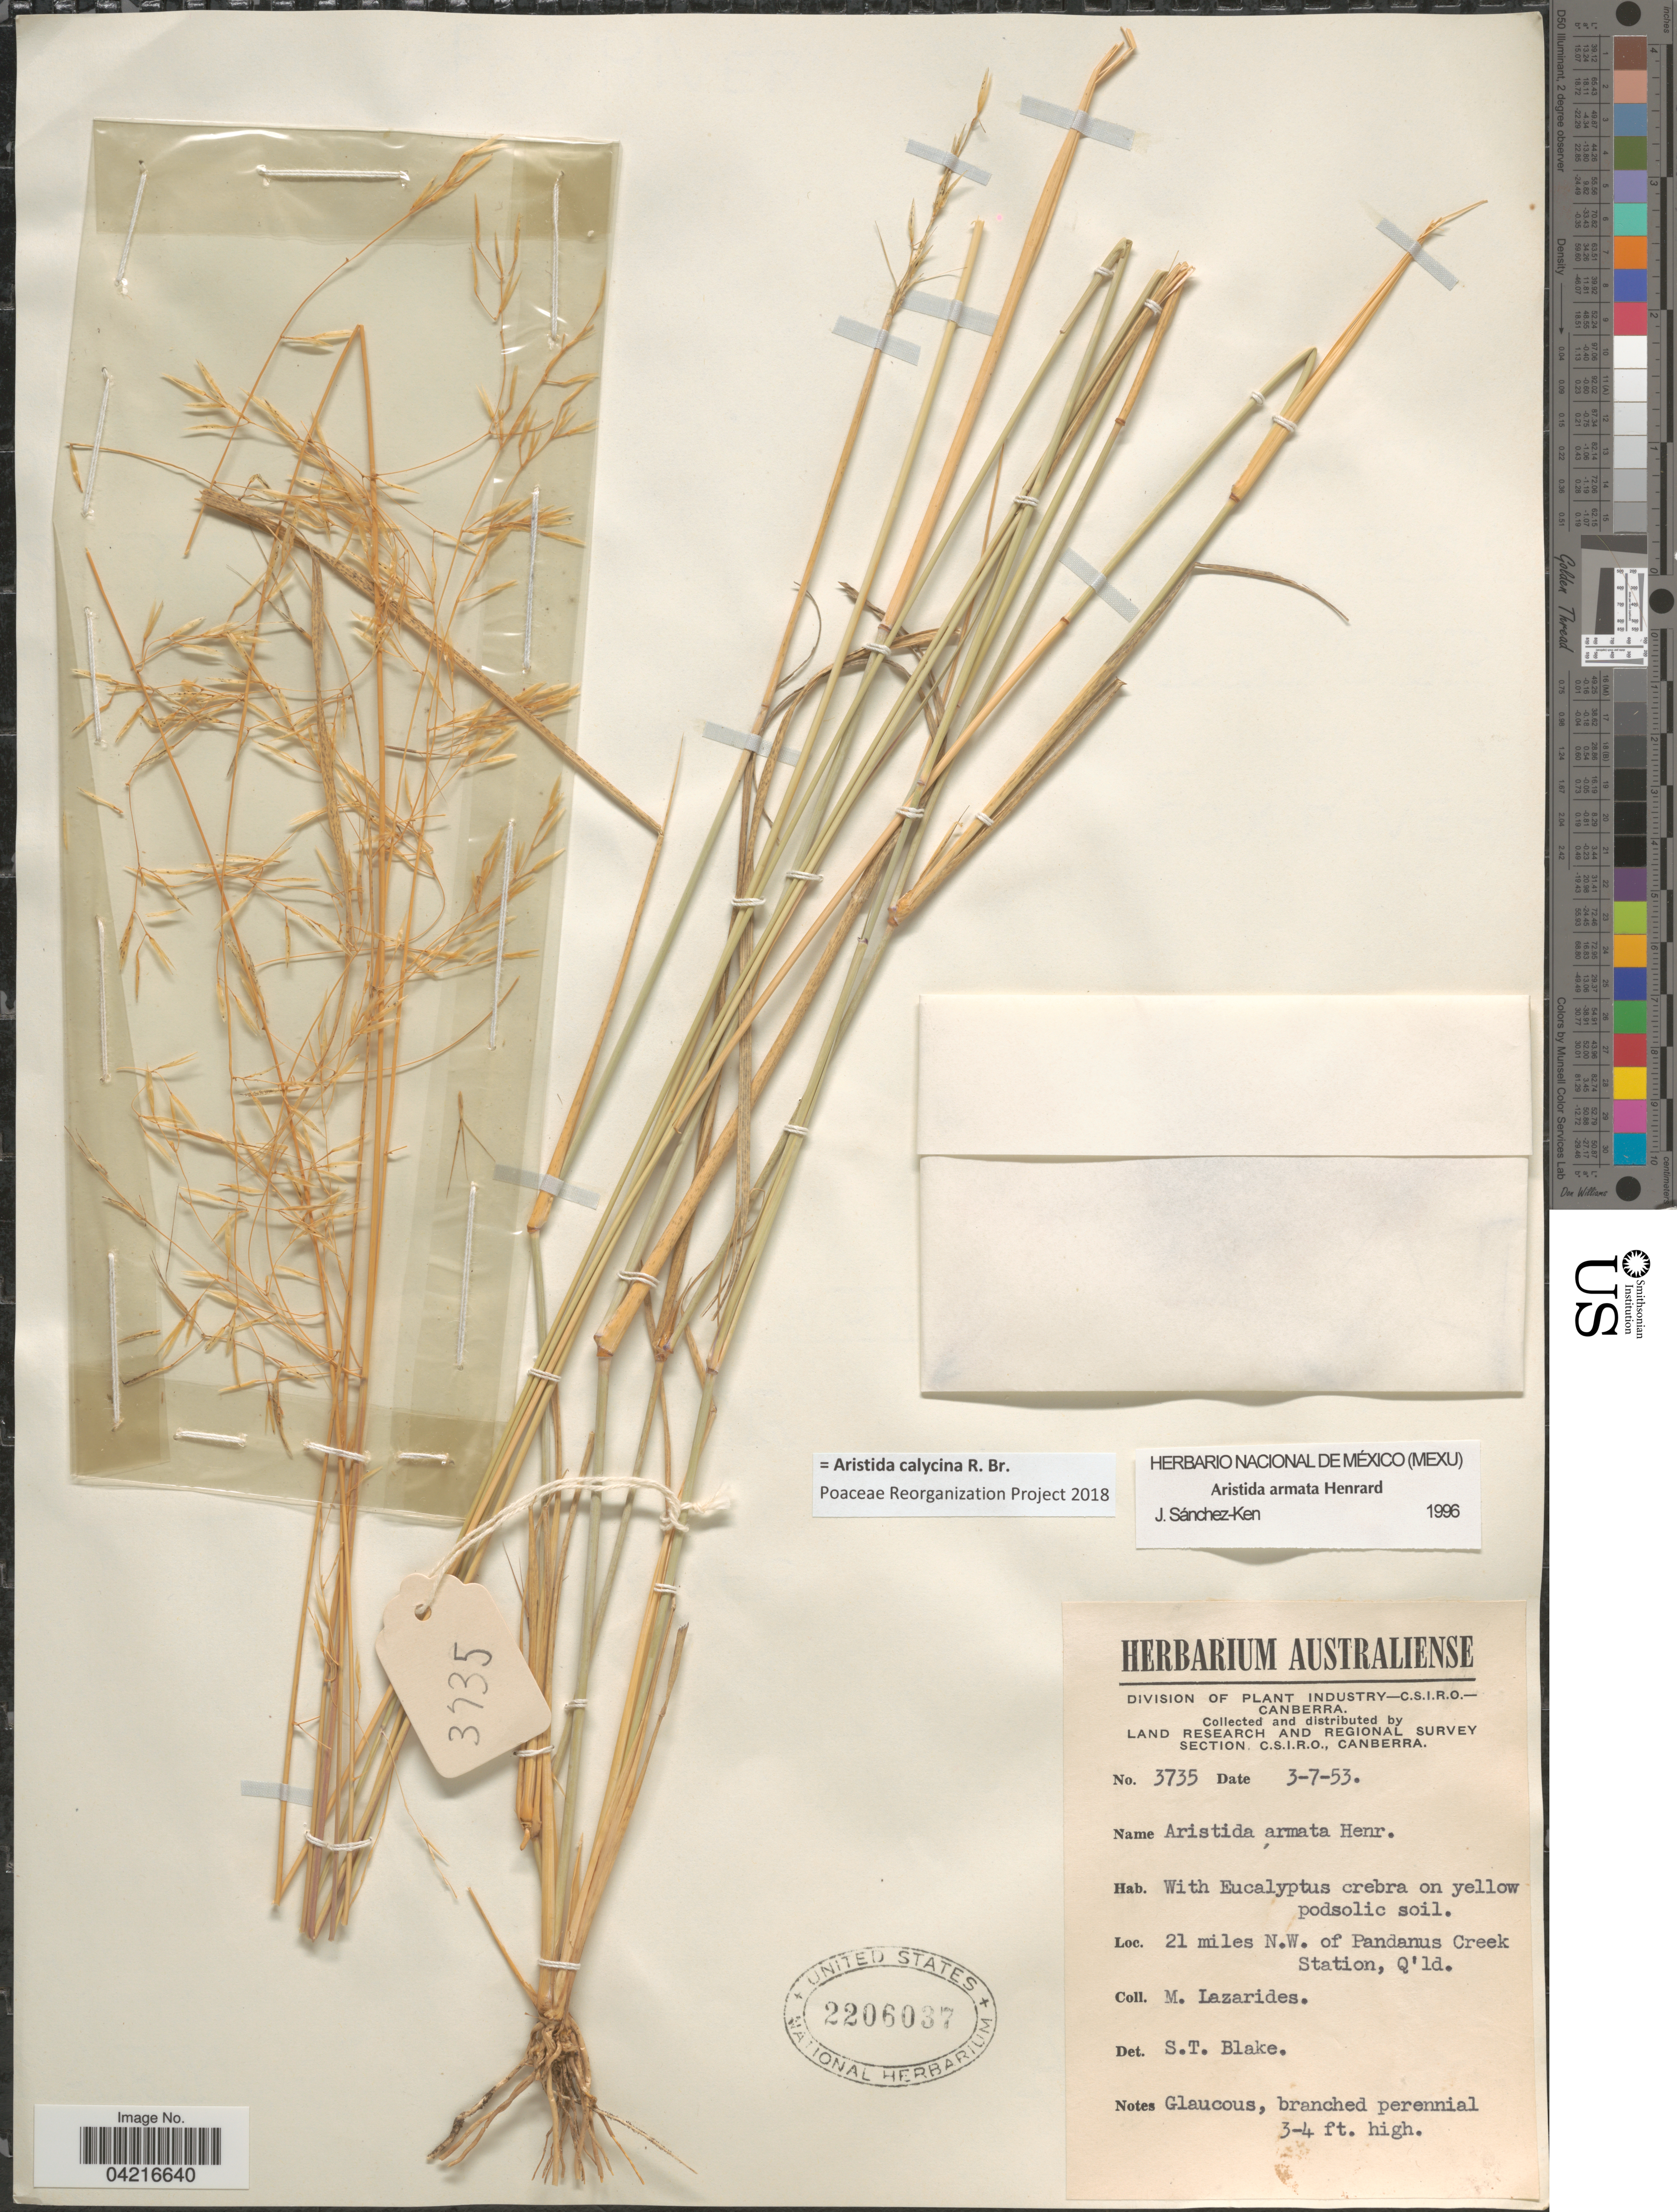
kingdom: Plantae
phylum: Tracheophyta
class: Liliopsida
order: Poales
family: Poaceae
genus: Aristida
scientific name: Aristida calycina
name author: R. Br.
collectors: M. Lazarides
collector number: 3735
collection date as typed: Transcribed d/m/y: 3/7/53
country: Australia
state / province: Queensland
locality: Land Research and Regional Survey Section, C.S.I.R.O. 21 miles N.W. of Pandanus Creek Station, Q'ld.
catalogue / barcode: US 2206037